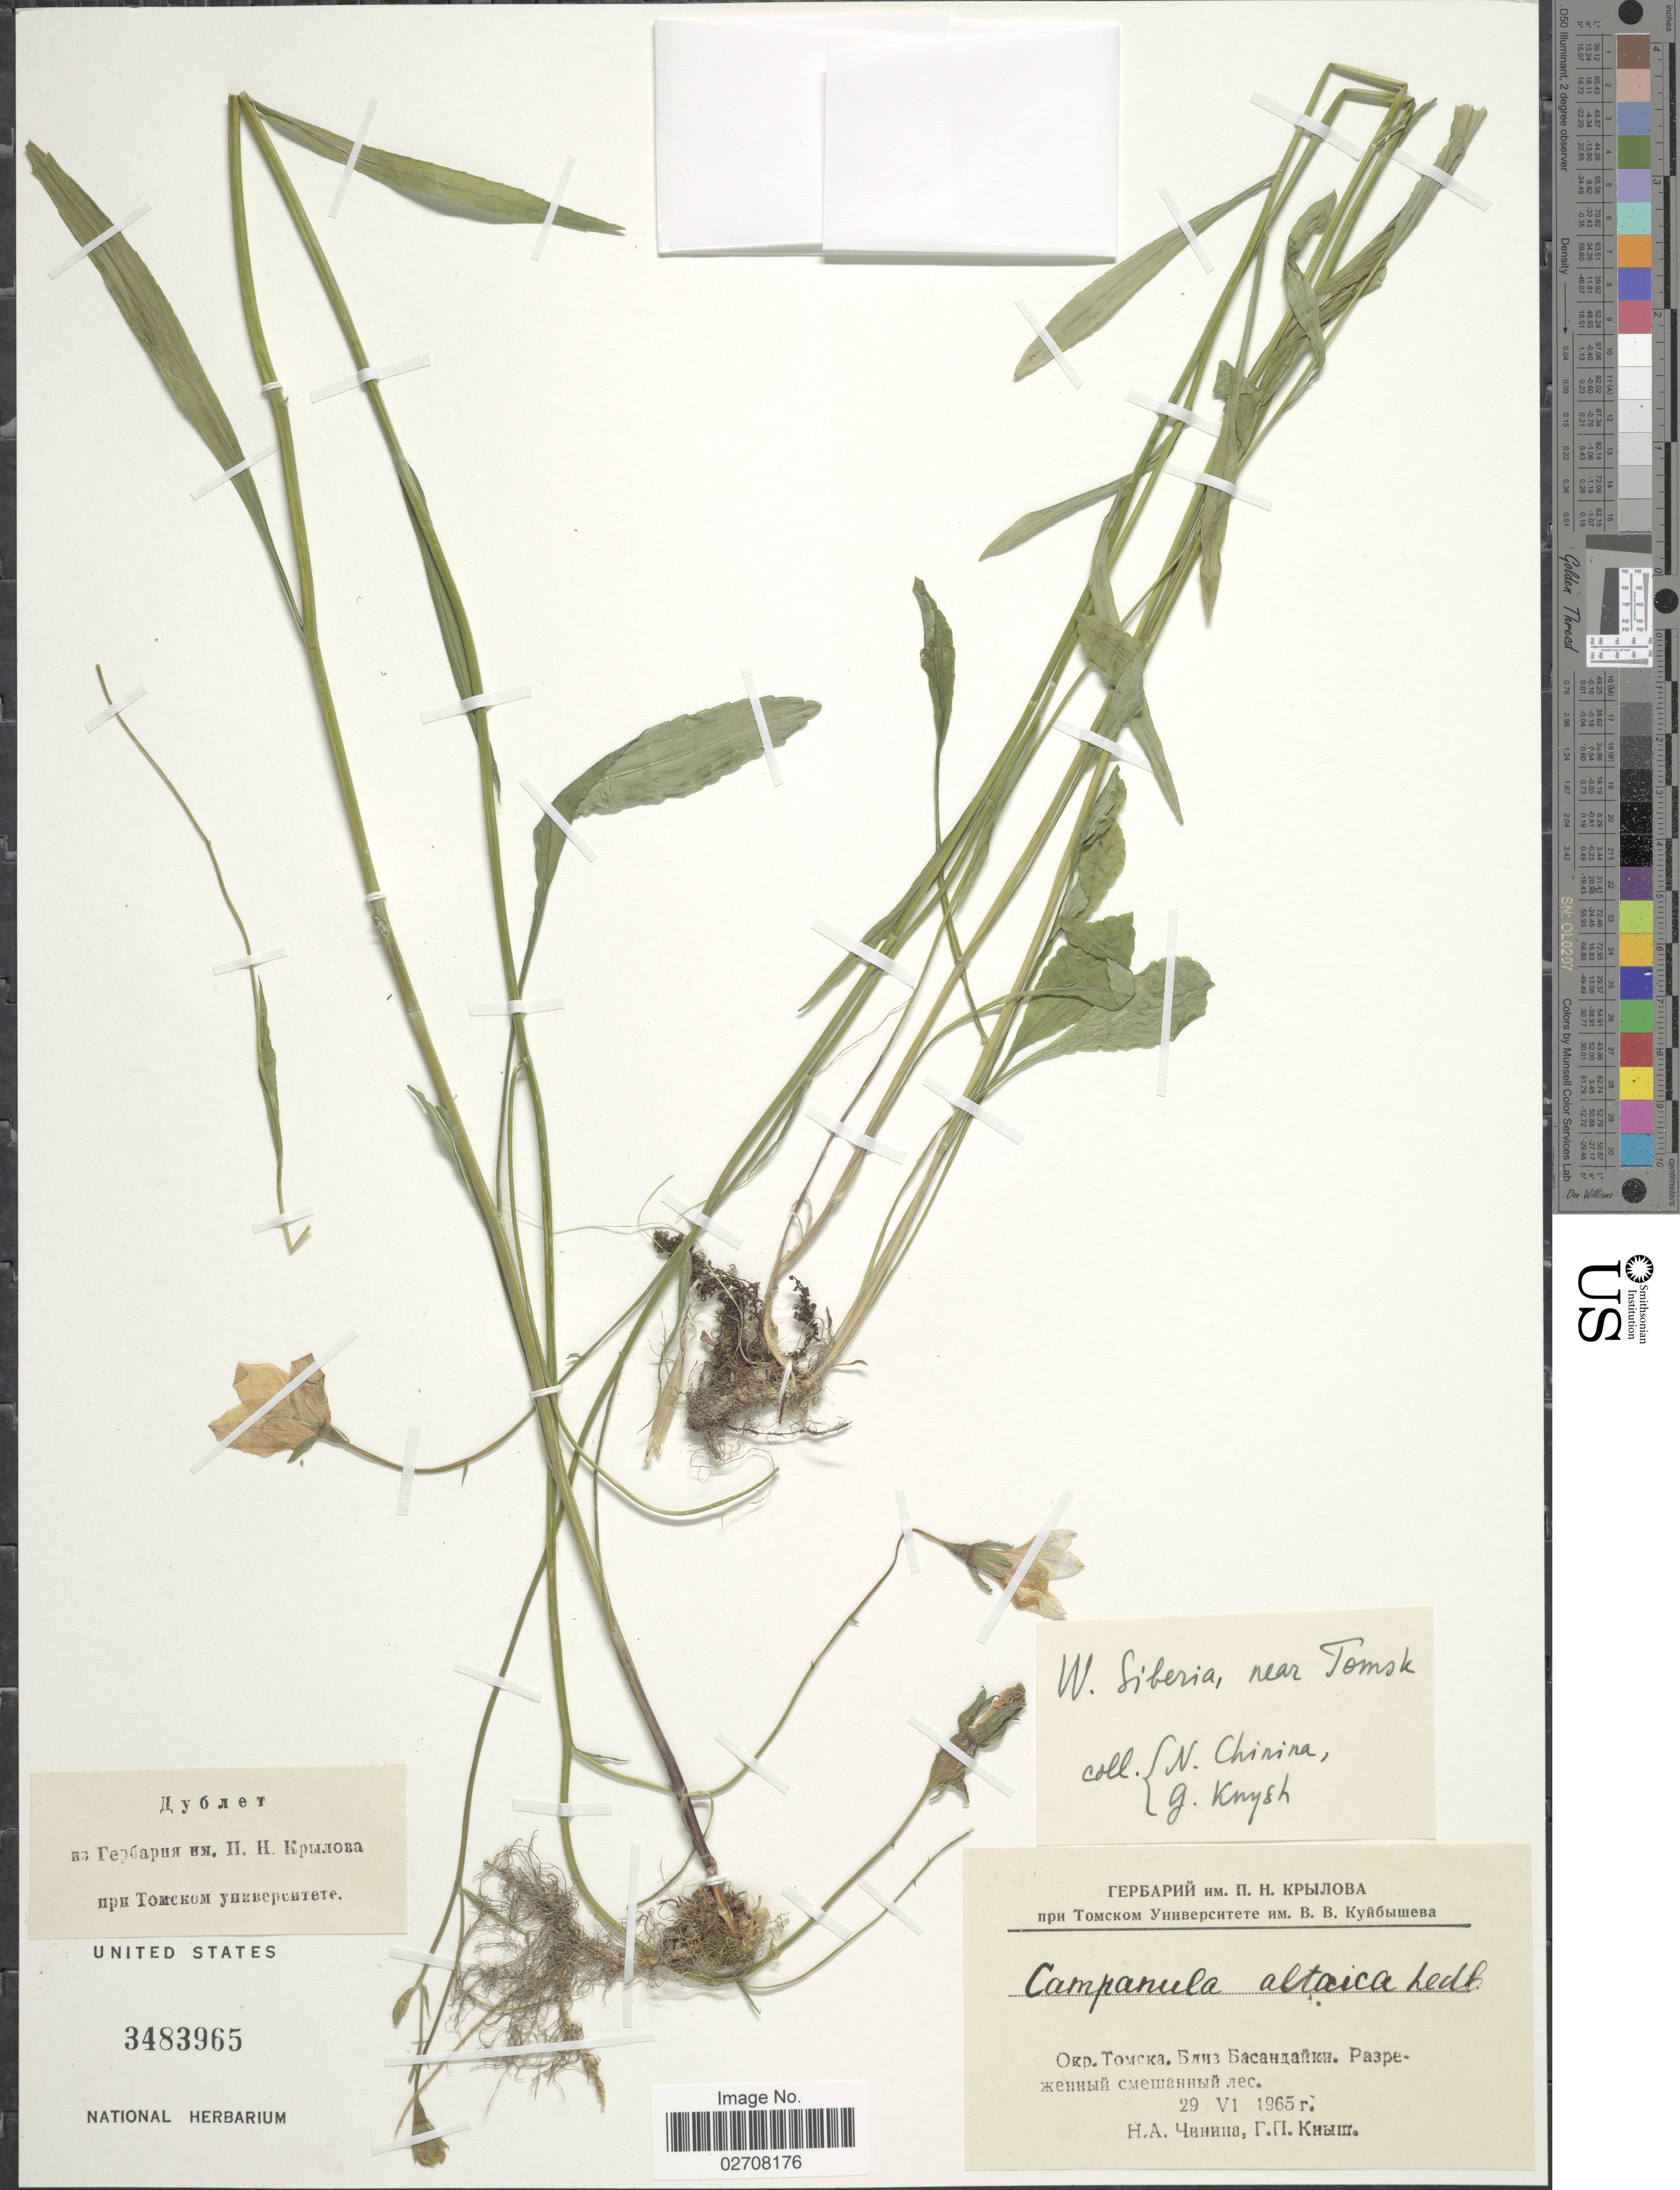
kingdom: Plantae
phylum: Tracheophyta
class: Magnoliopsida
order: Asterales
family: Campanulaceae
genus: Campanula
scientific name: Campanula altaica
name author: Ledeb.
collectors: N. Chinina & G. Knysh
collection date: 1965-06-29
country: Russian Federation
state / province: Tyumen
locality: W. Siberia, near Tomsk.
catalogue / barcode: US 3483965